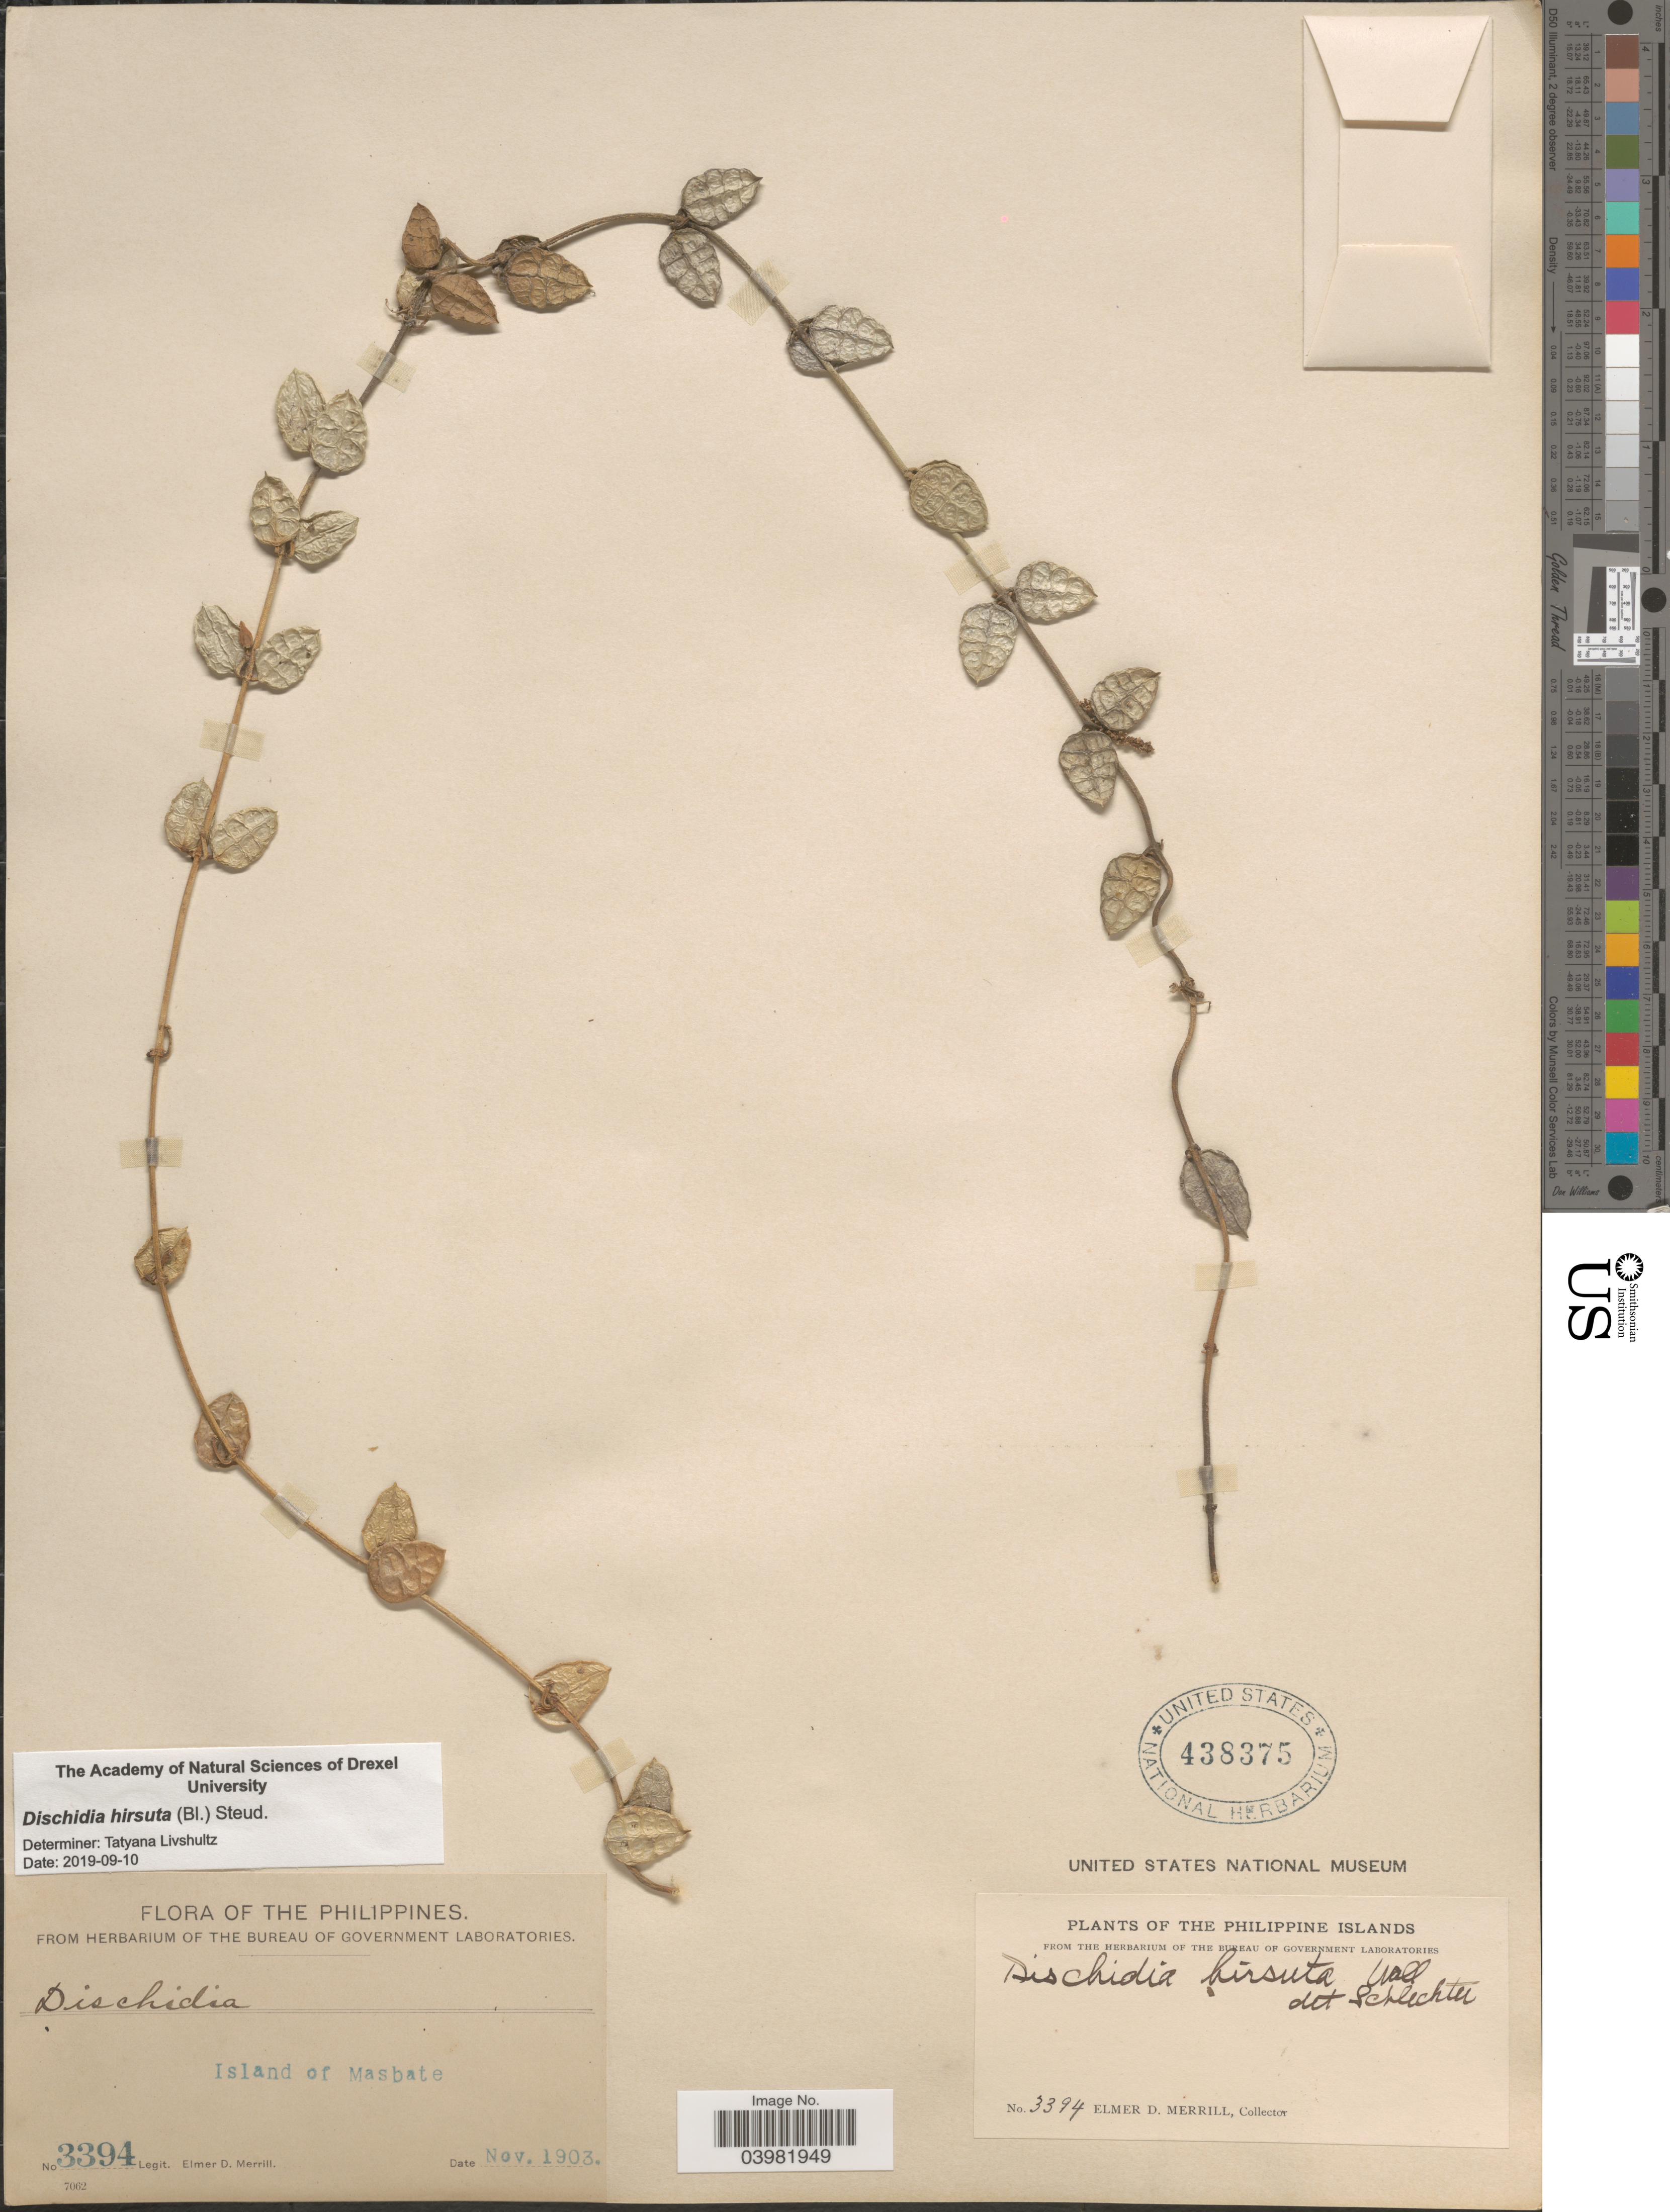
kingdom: Plantae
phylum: Tracheophyta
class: Magnoliopsida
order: Gentianales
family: Apocynaceae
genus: Dischidia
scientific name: Dischidia hirsuta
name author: (Blume) Decne.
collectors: E. D. Merrill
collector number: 3394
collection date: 1903-11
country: Philippines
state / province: Bicol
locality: Island of Masbate.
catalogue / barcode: US 438375